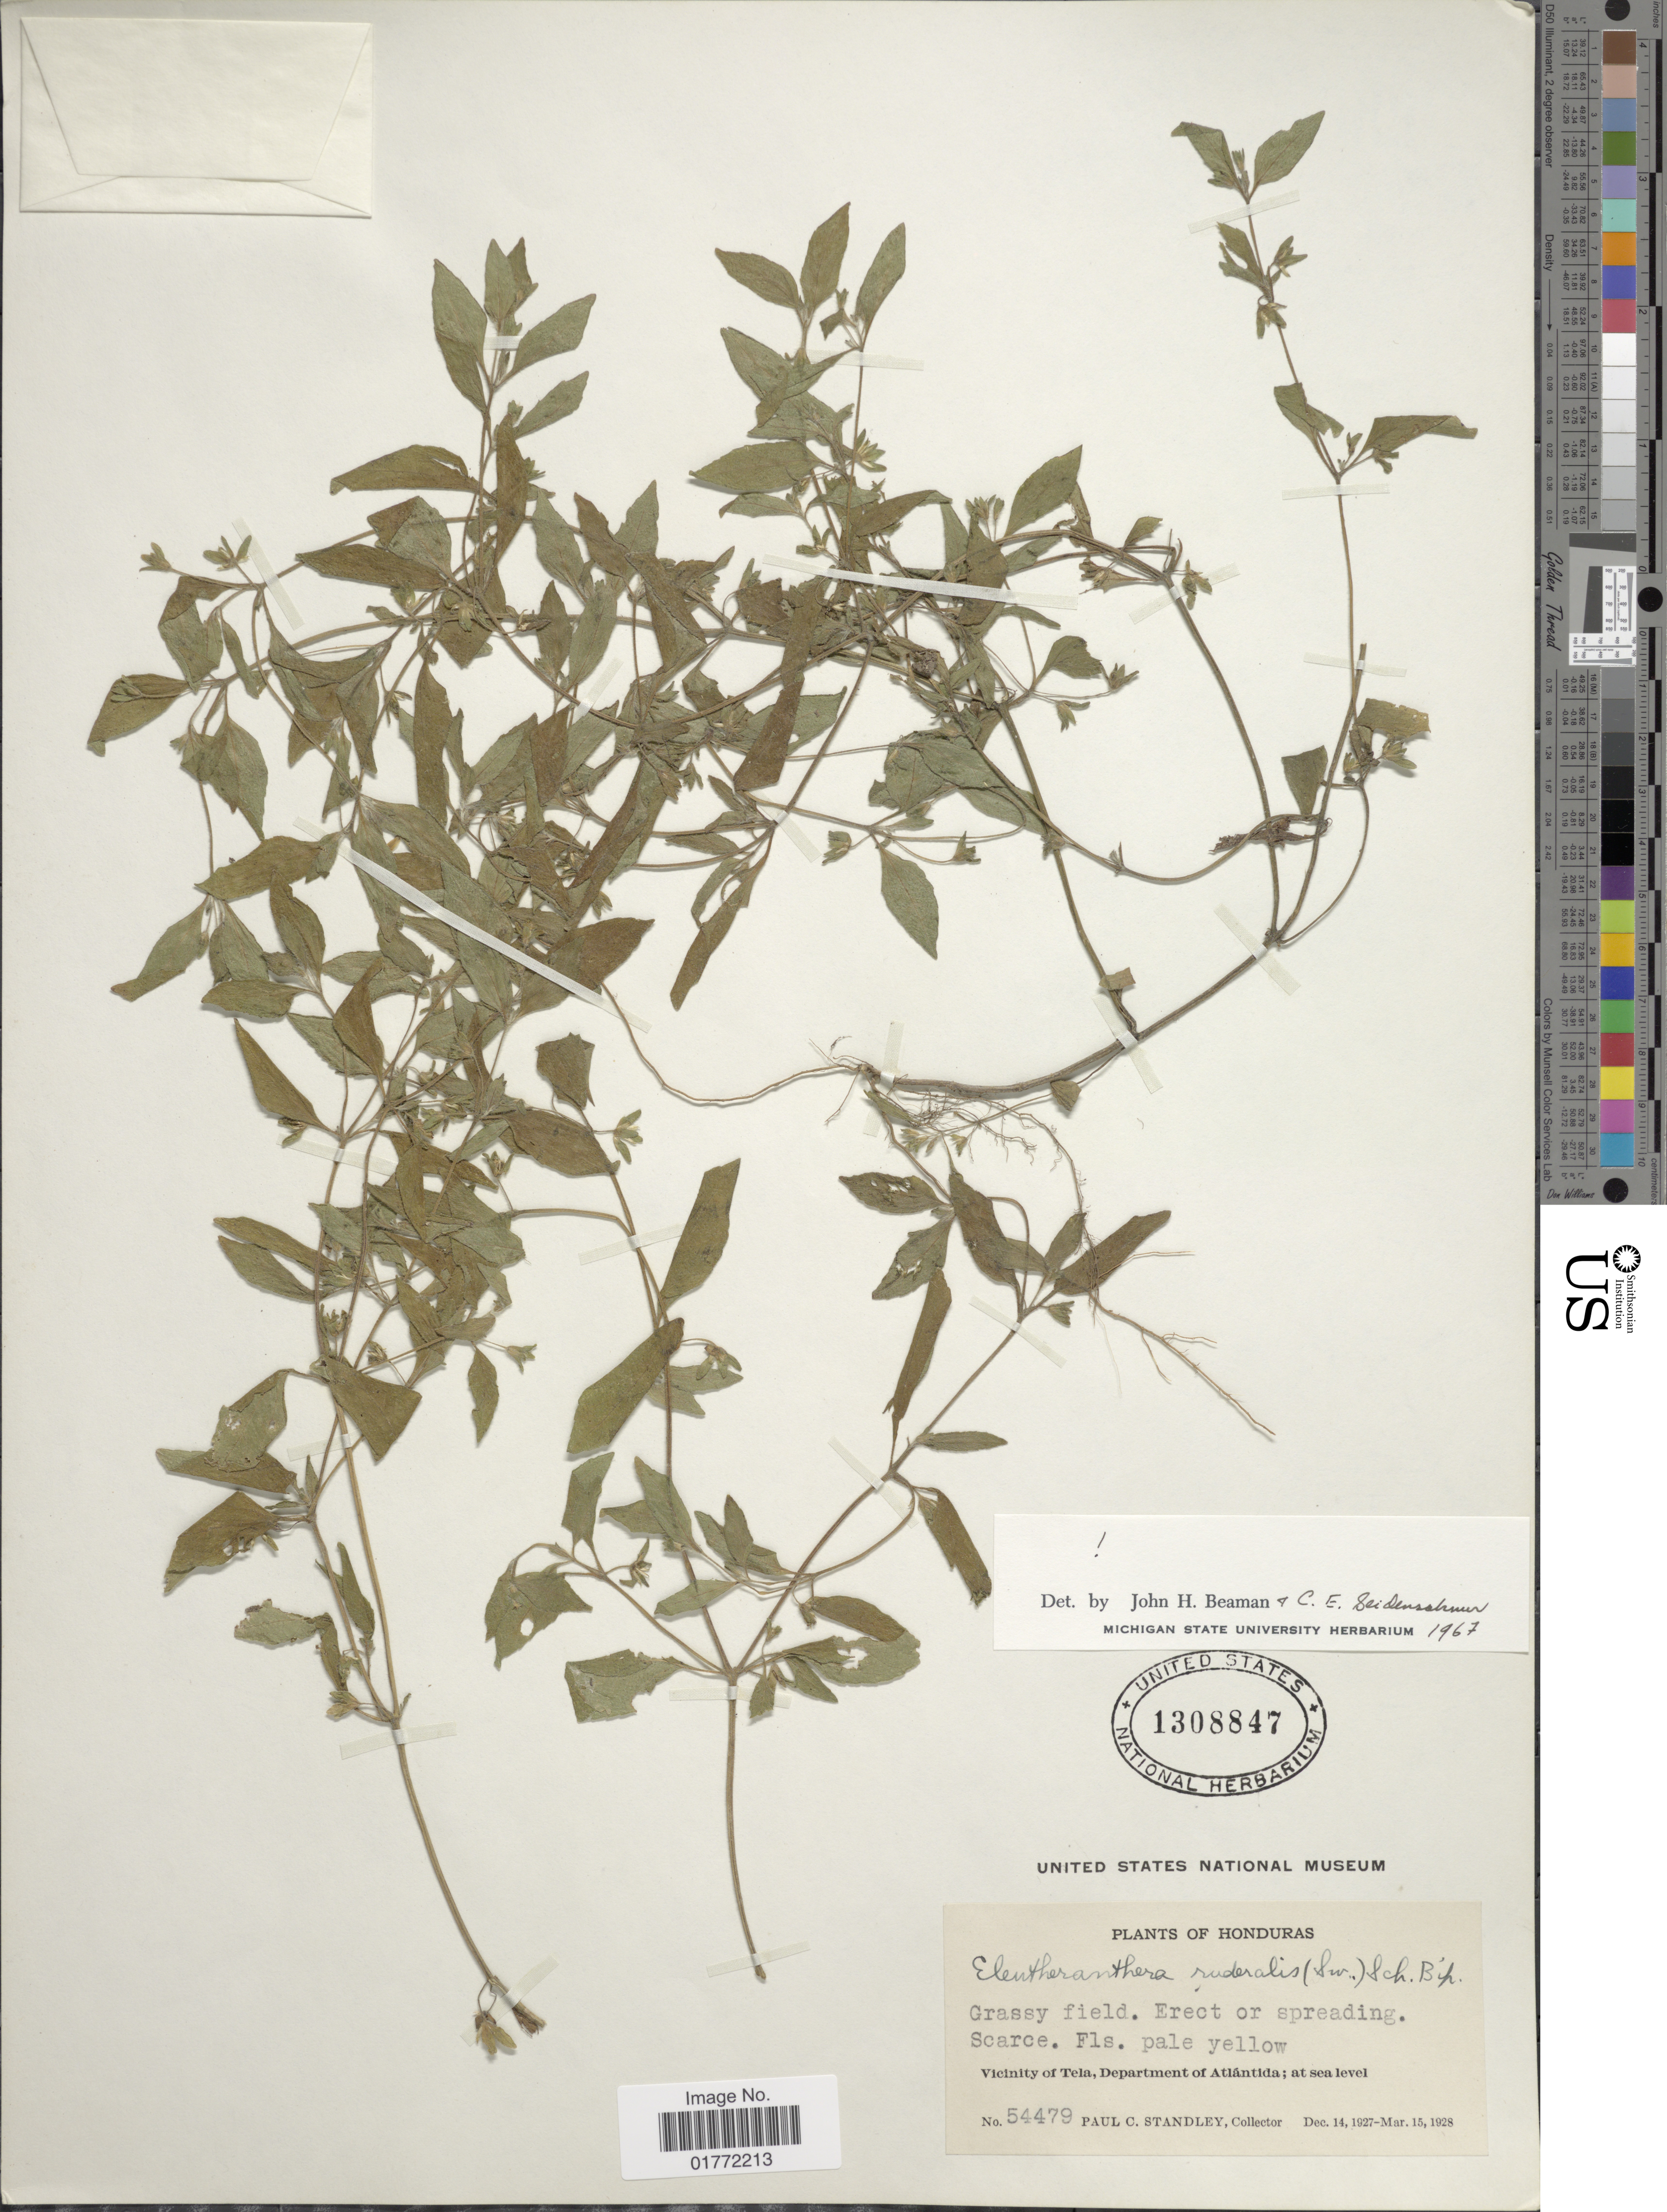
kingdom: Plantae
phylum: Tracheophyta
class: Magnoliopsida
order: Asterales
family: Asteraceae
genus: Eleutheranthera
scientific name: Eleutheranthera ruderalis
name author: (Sw.) Sch. Bip.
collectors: P. C. Standley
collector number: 54479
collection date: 1927-12-14/1928-03-15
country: Honduras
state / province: Atlántida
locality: Vicinity of Tela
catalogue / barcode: US 1308847